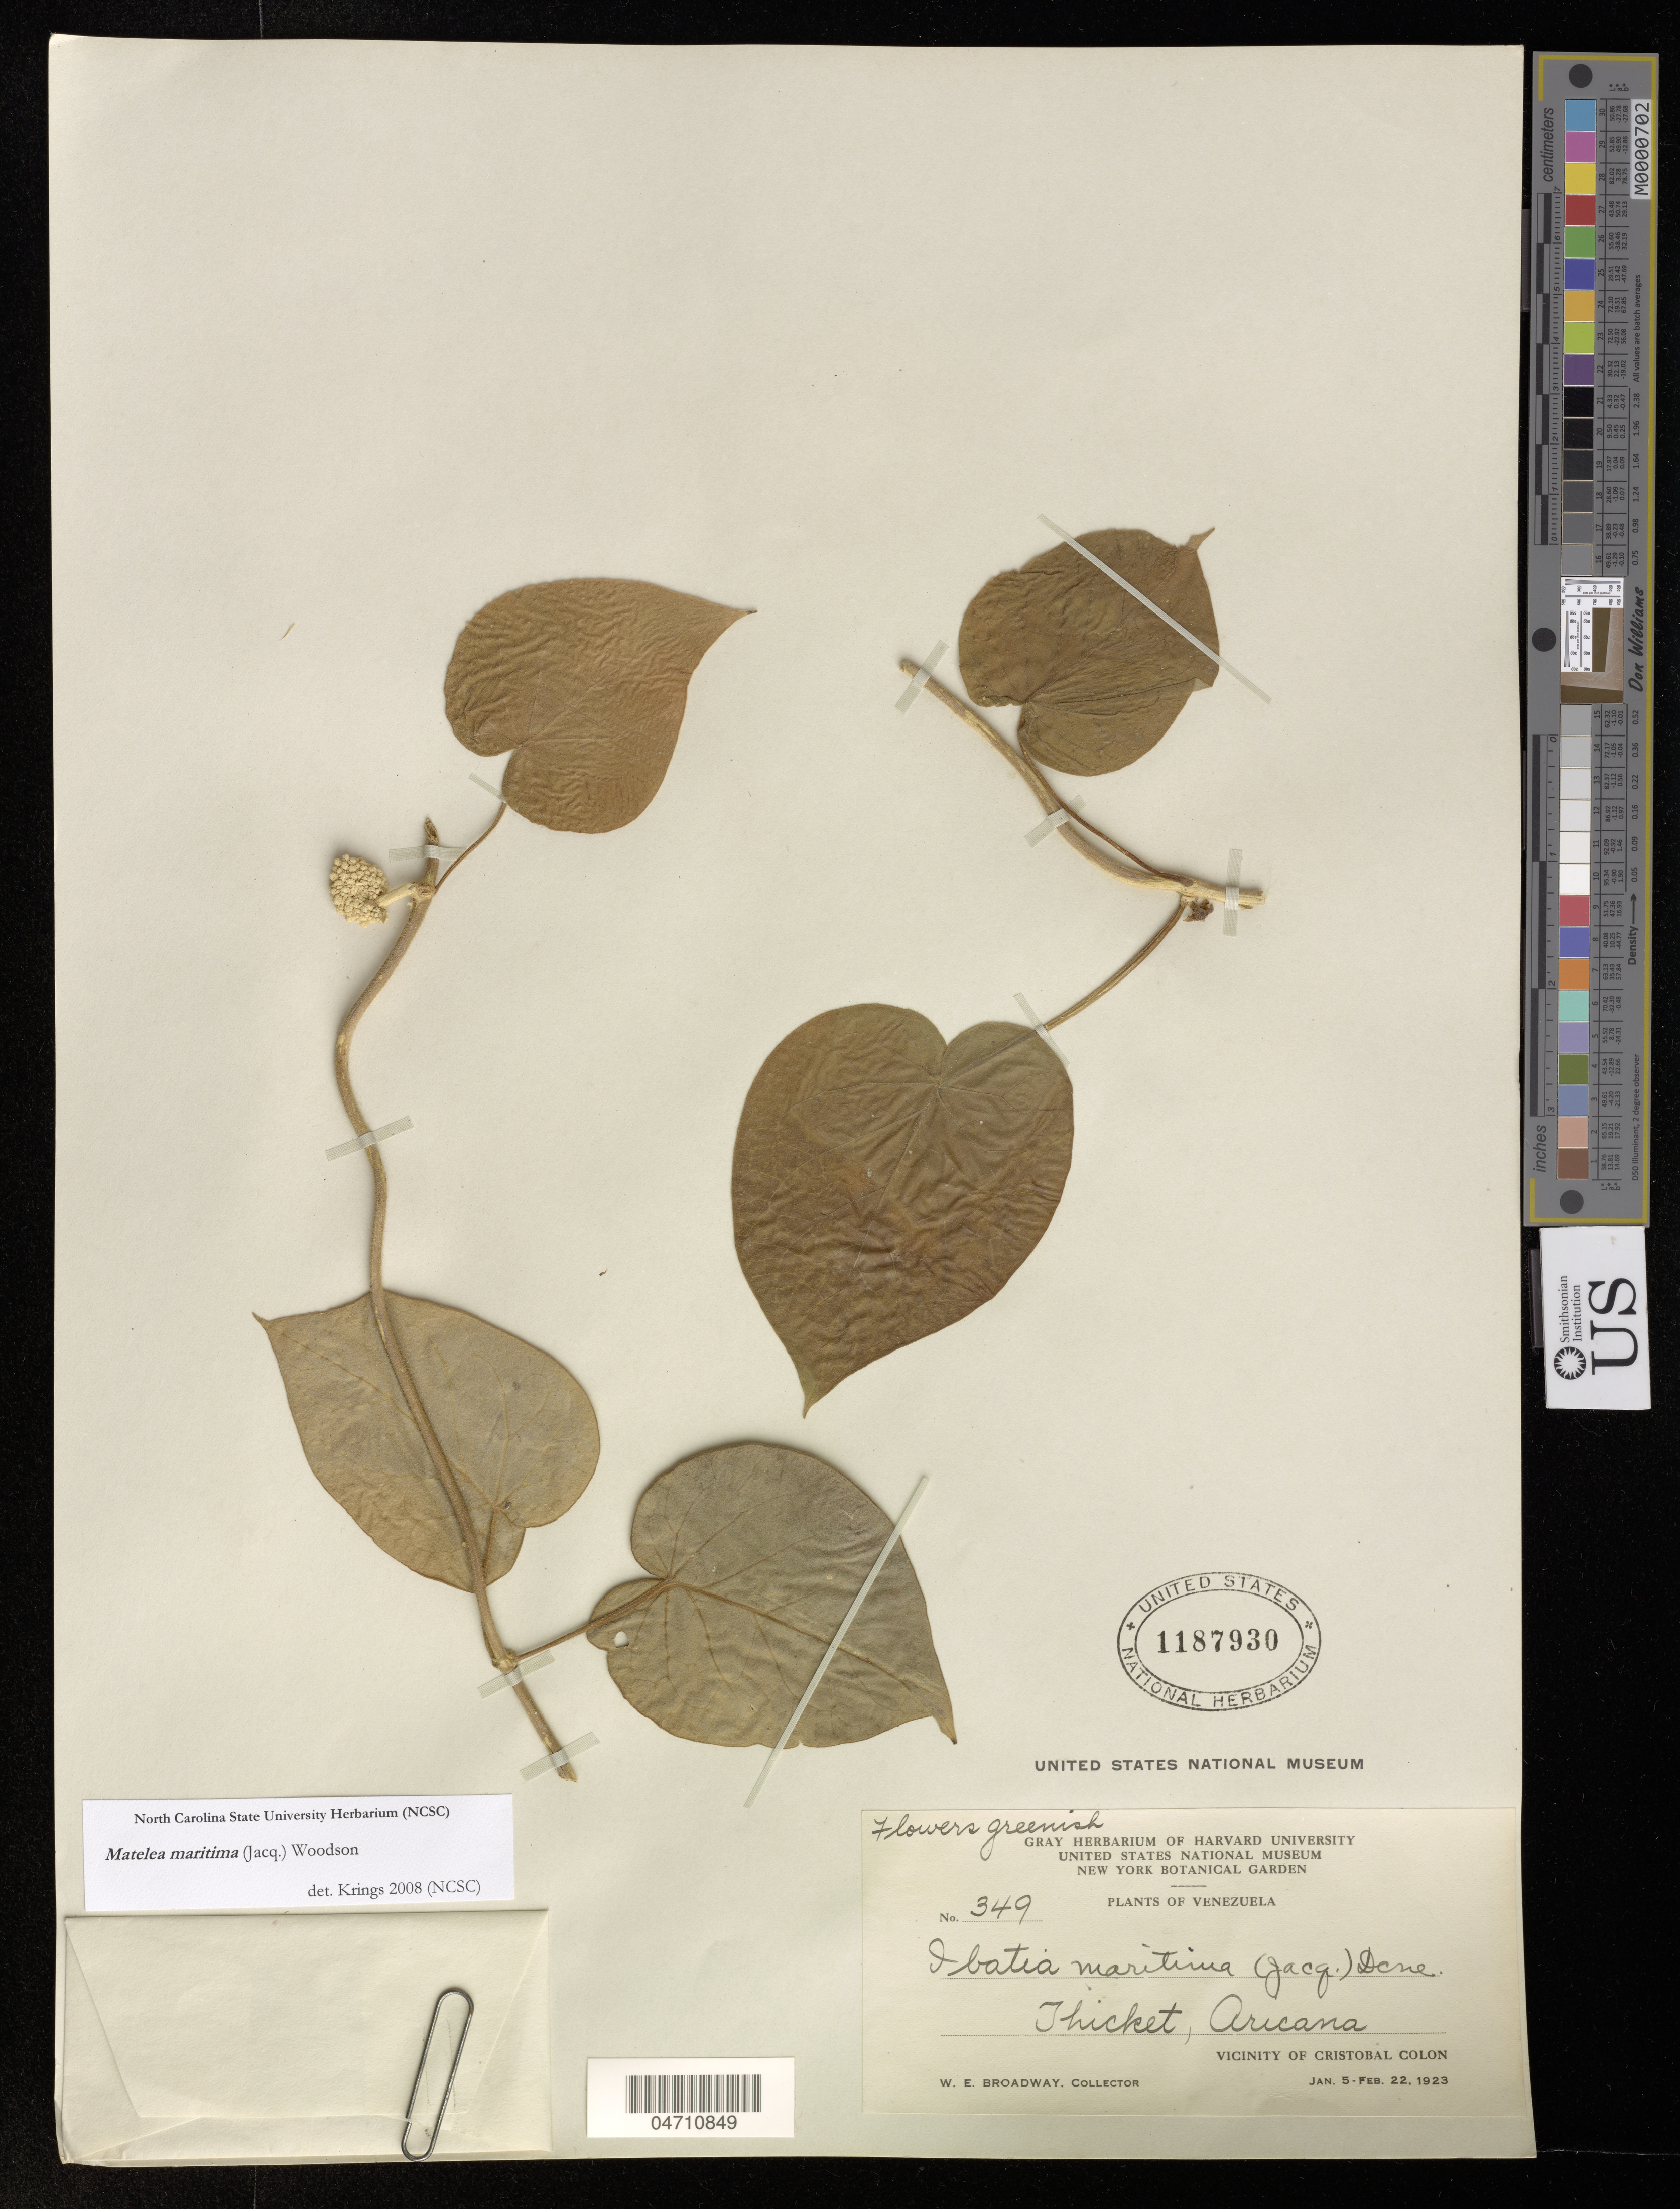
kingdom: Plantae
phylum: Tracheophyta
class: Magnoliopsida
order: Gentianales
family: Apocynaceae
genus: Matelea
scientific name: Matelea maritima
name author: (Jacq.) Woodson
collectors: W. E. Broadway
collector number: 349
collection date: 1923-01-05/1923-02-22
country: Venezuela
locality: Thicket, Aricana. Vicinity of Cristobal Colon.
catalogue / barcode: US 1187930